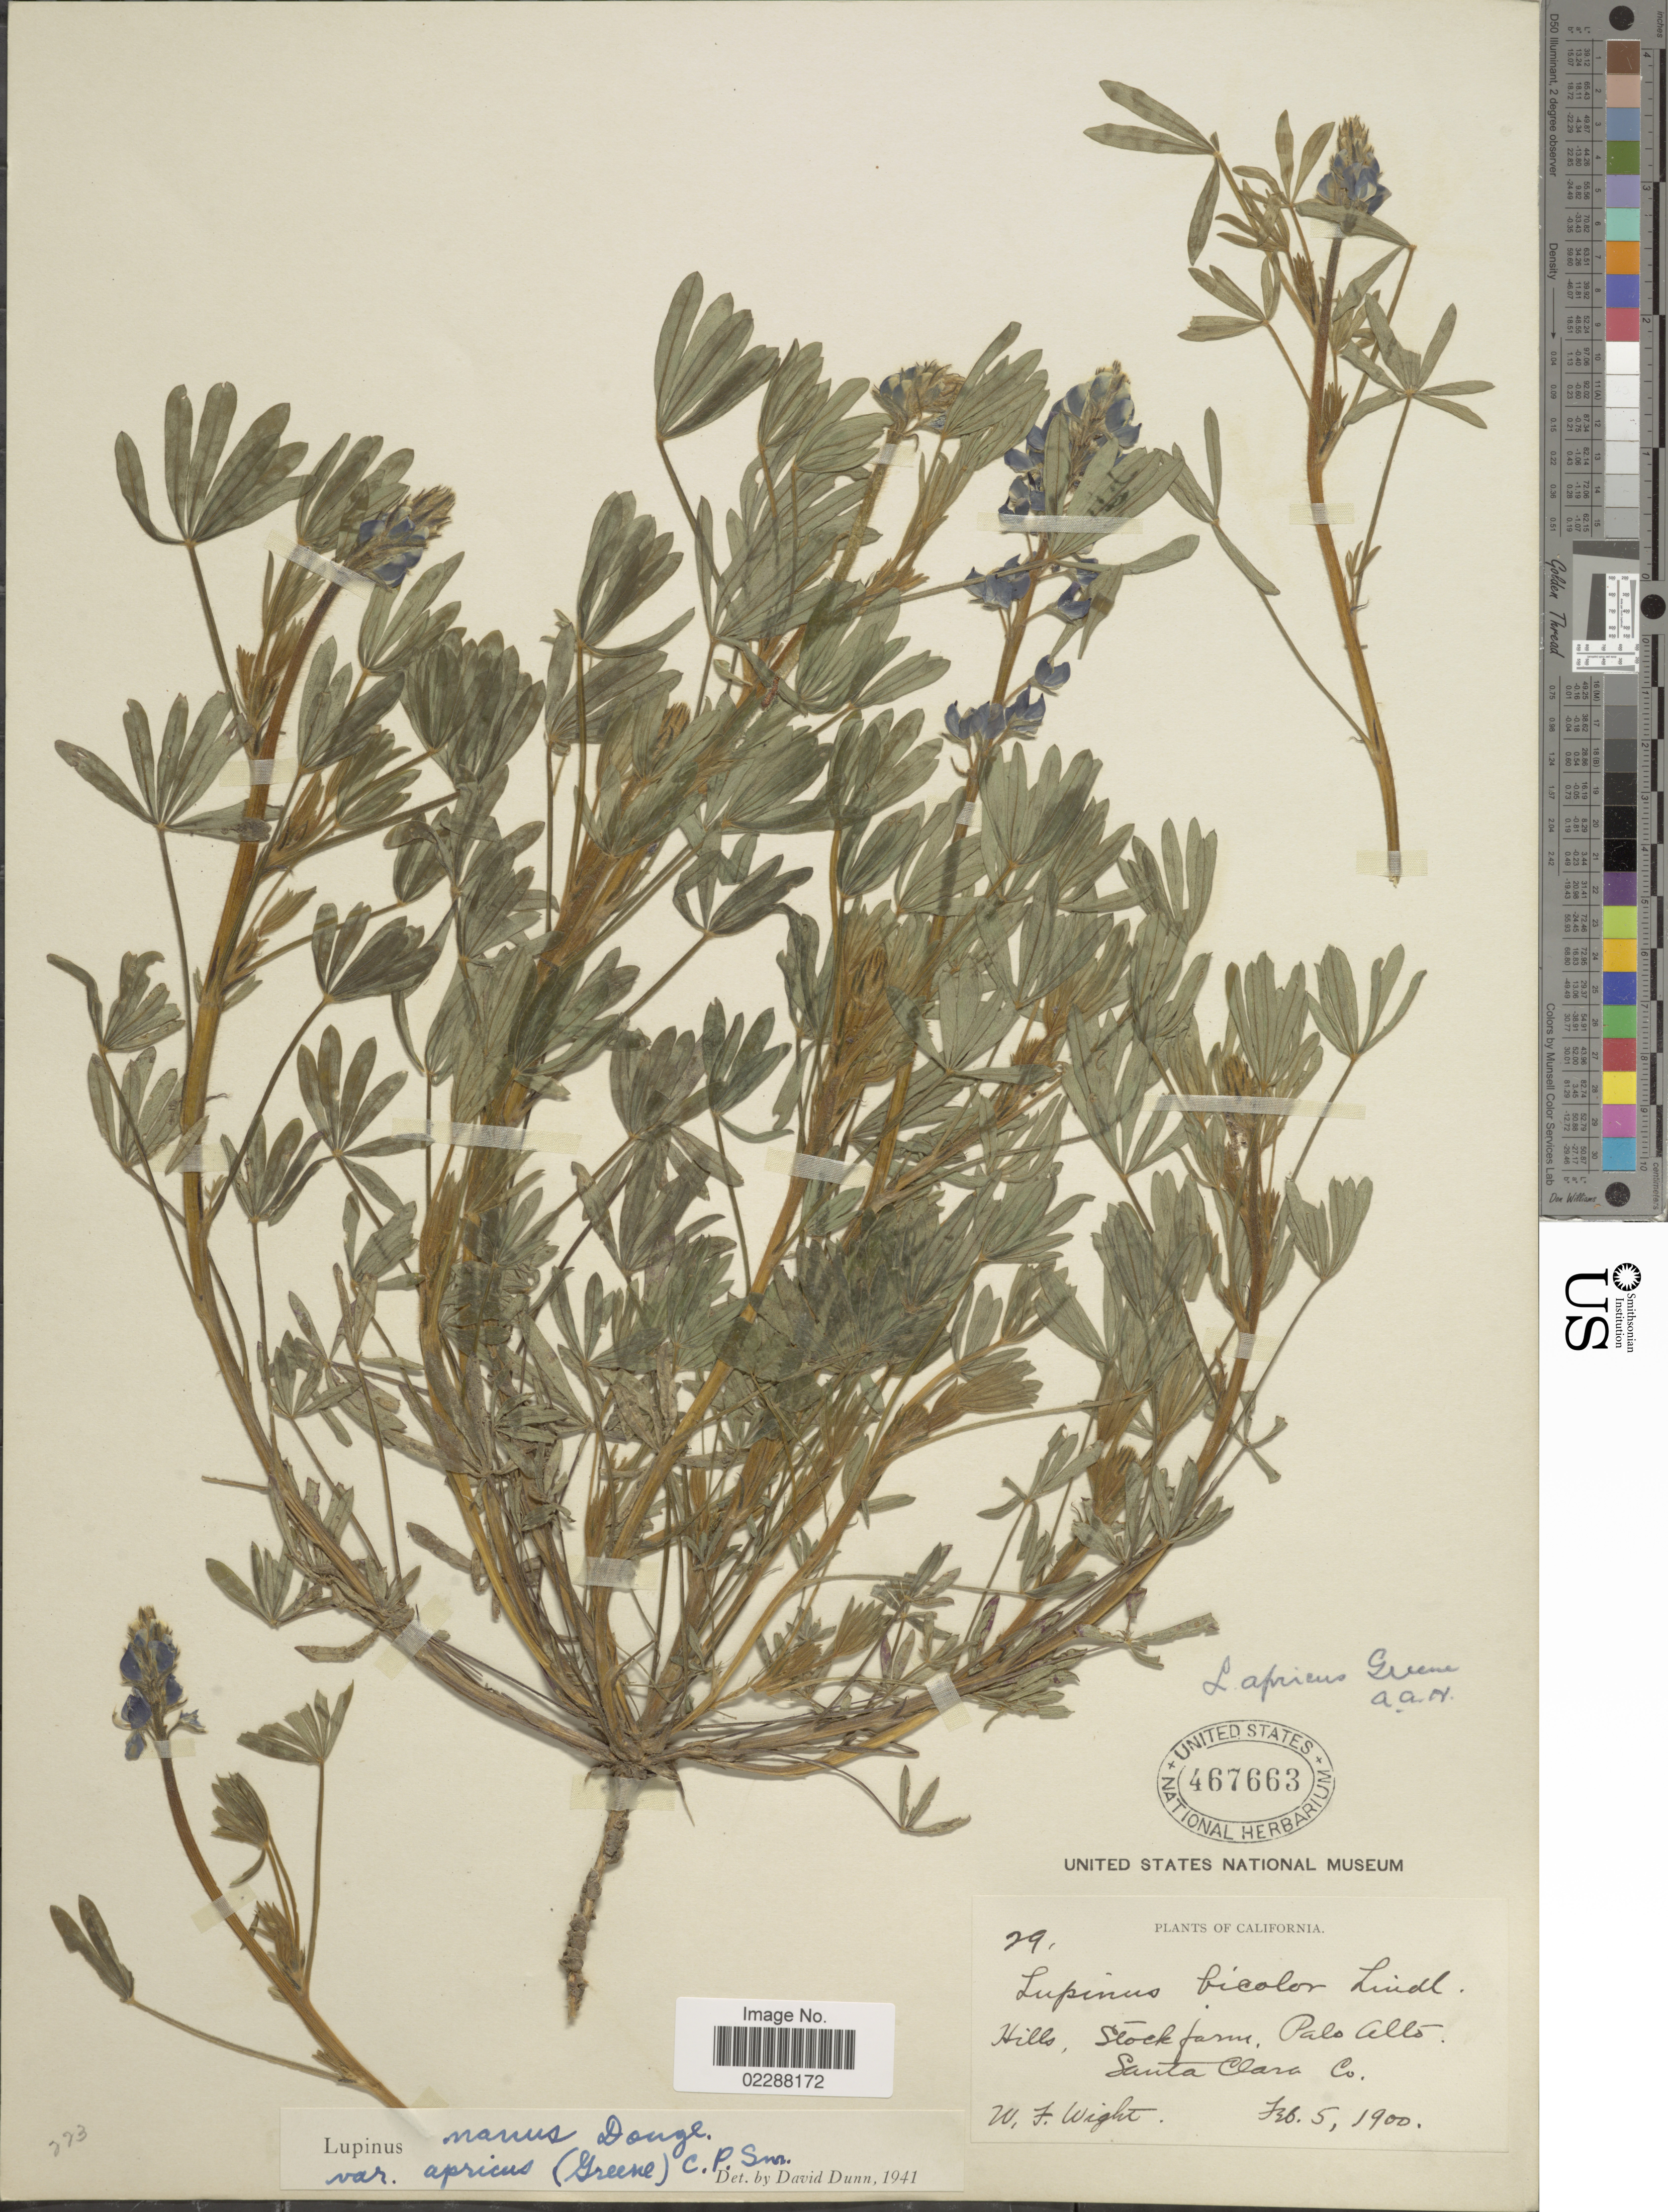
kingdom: Plantae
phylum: Tracheophyta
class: Magnoliopsida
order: Fabales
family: Fabaceae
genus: Lupinus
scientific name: Lupinus vallicola subsp. apricus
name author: (Greene) D.B. Dunn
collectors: W. Wight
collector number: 29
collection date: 1900-02-05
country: United States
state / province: California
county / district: Santa Clara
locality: Hills, Stockfarm, Palo Cello, Santa Clara Co.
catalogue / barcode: US 467663